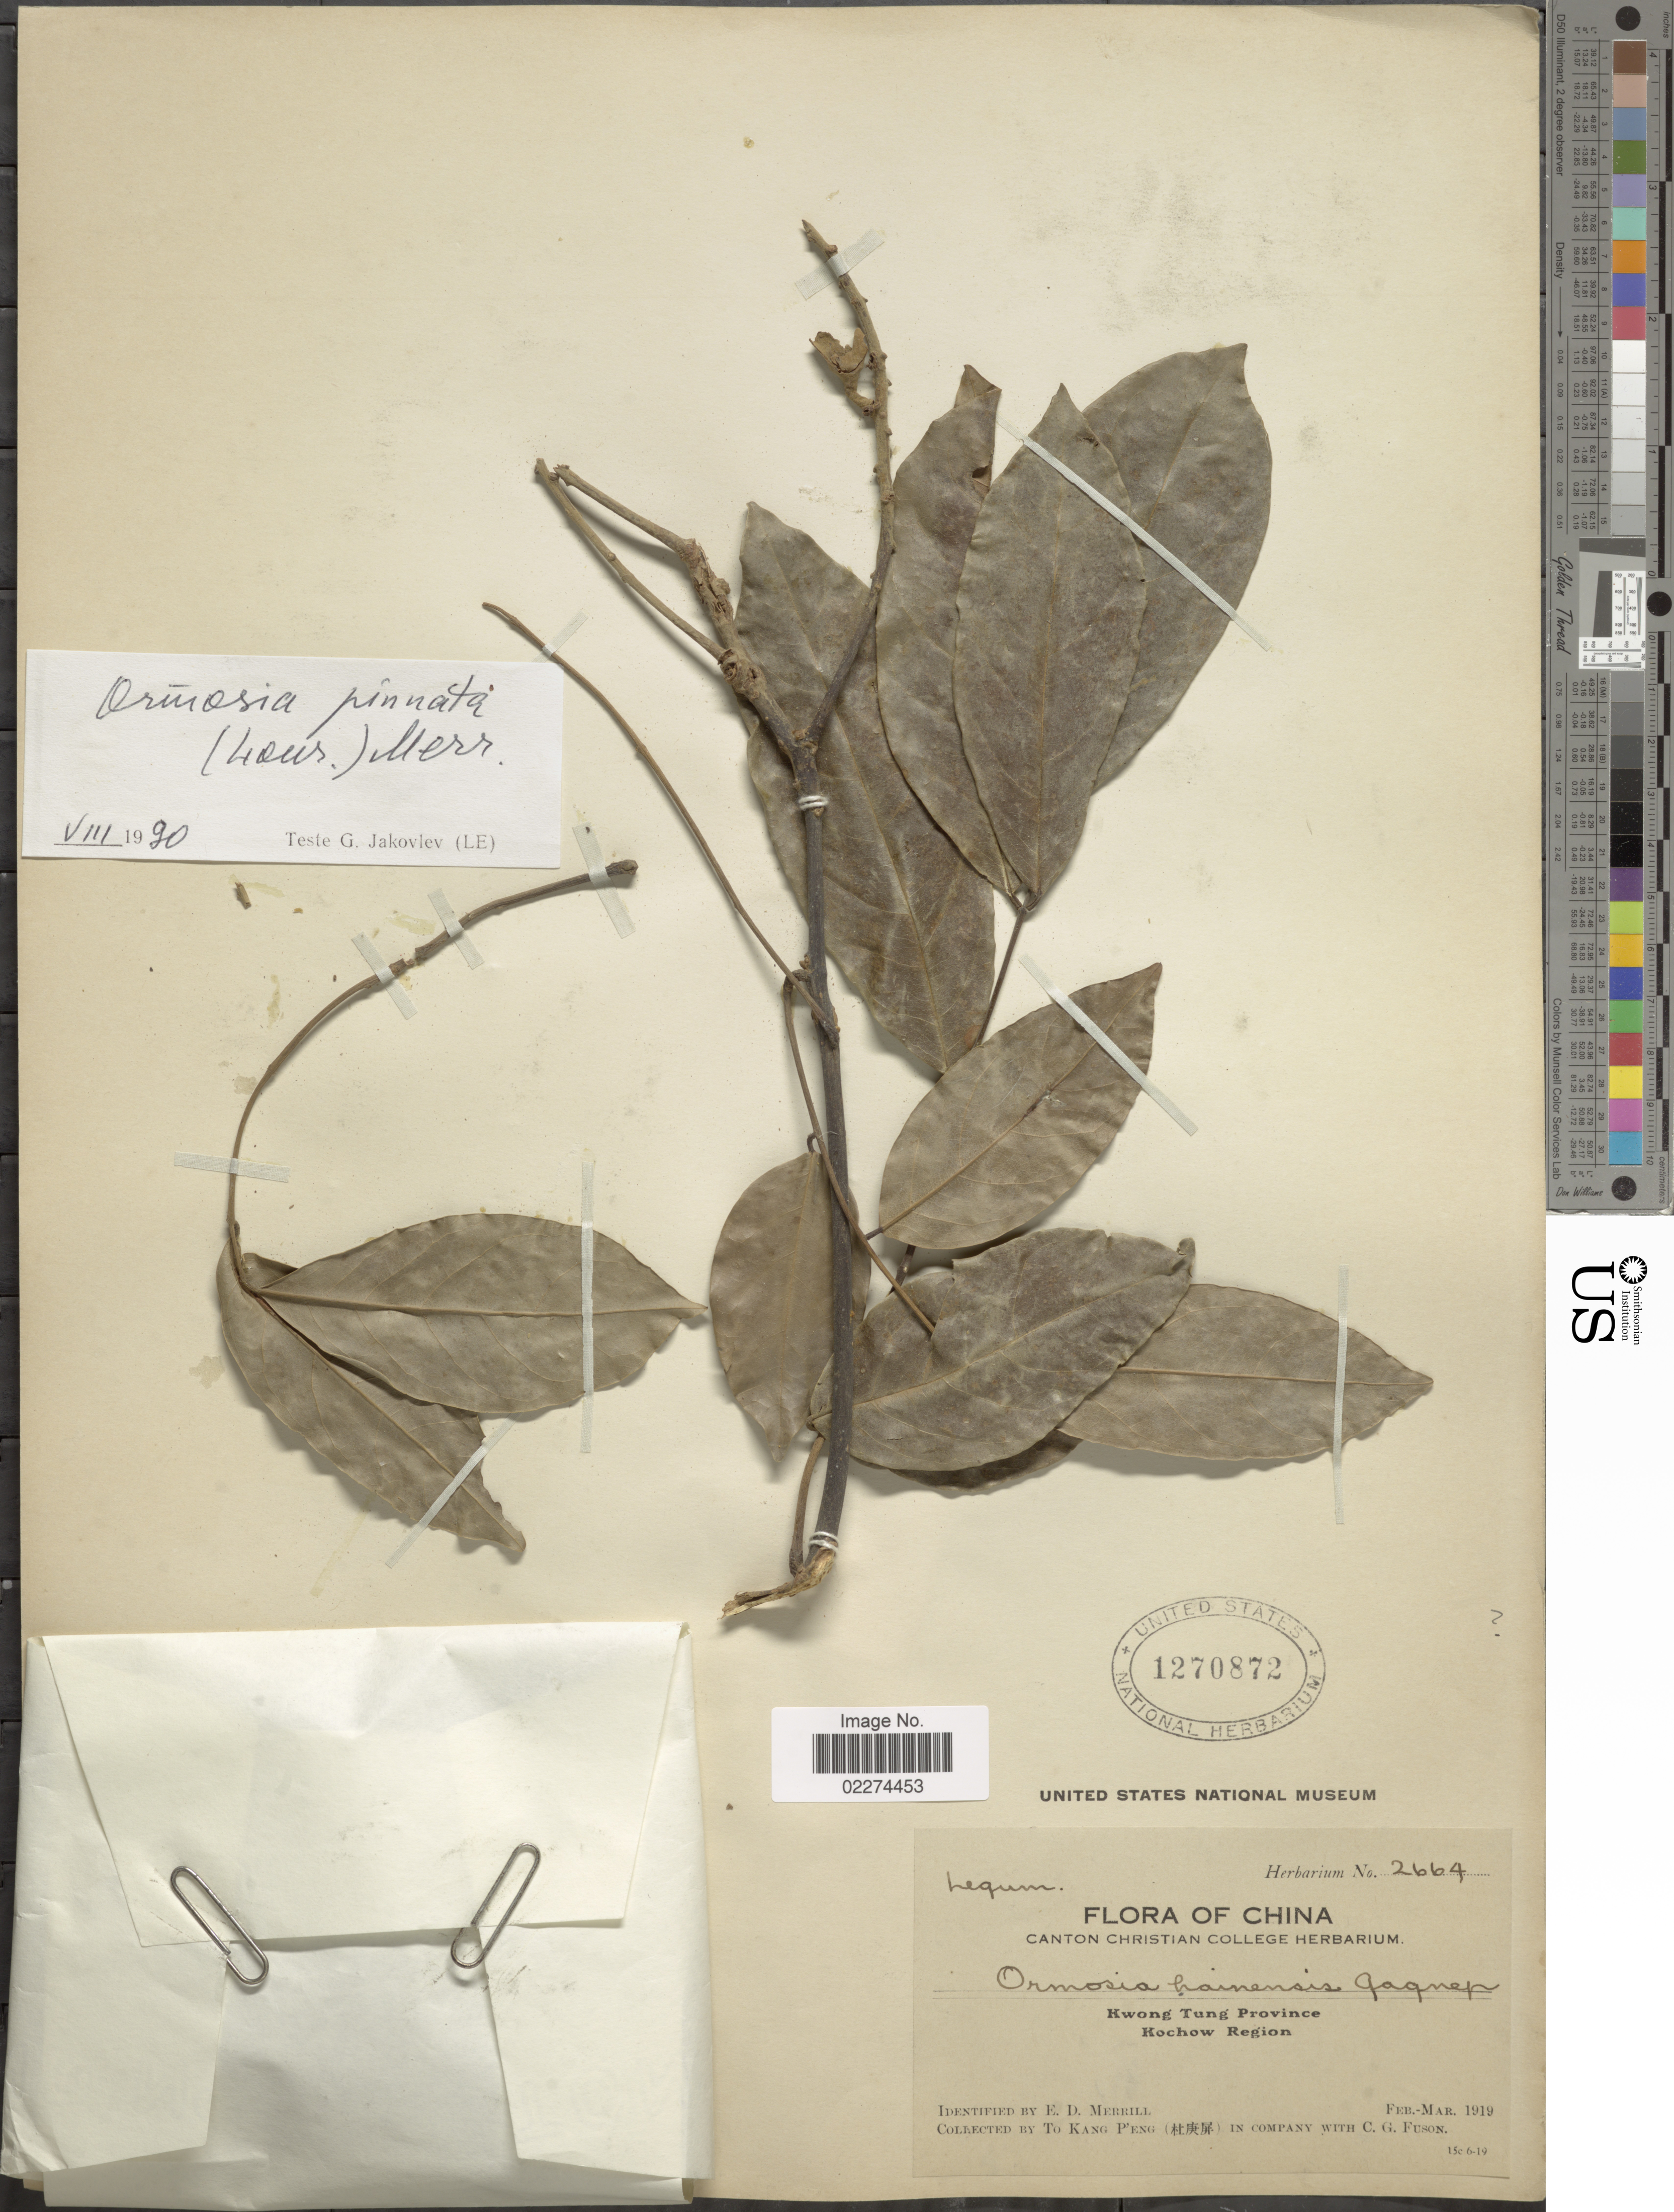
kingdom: Plantae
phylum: Tracheophyta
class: Magnoliopsida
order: Fabales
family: Fabaceae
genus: Ormosia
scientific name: Ormosia pinnata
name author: (Lour.) Merr.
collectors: To Kang P'eng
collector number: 2664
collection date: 1919-02/1919-03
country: China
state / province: Guangdong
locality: Kwong Tung Province, Kochow Region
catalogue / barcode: US 1270872